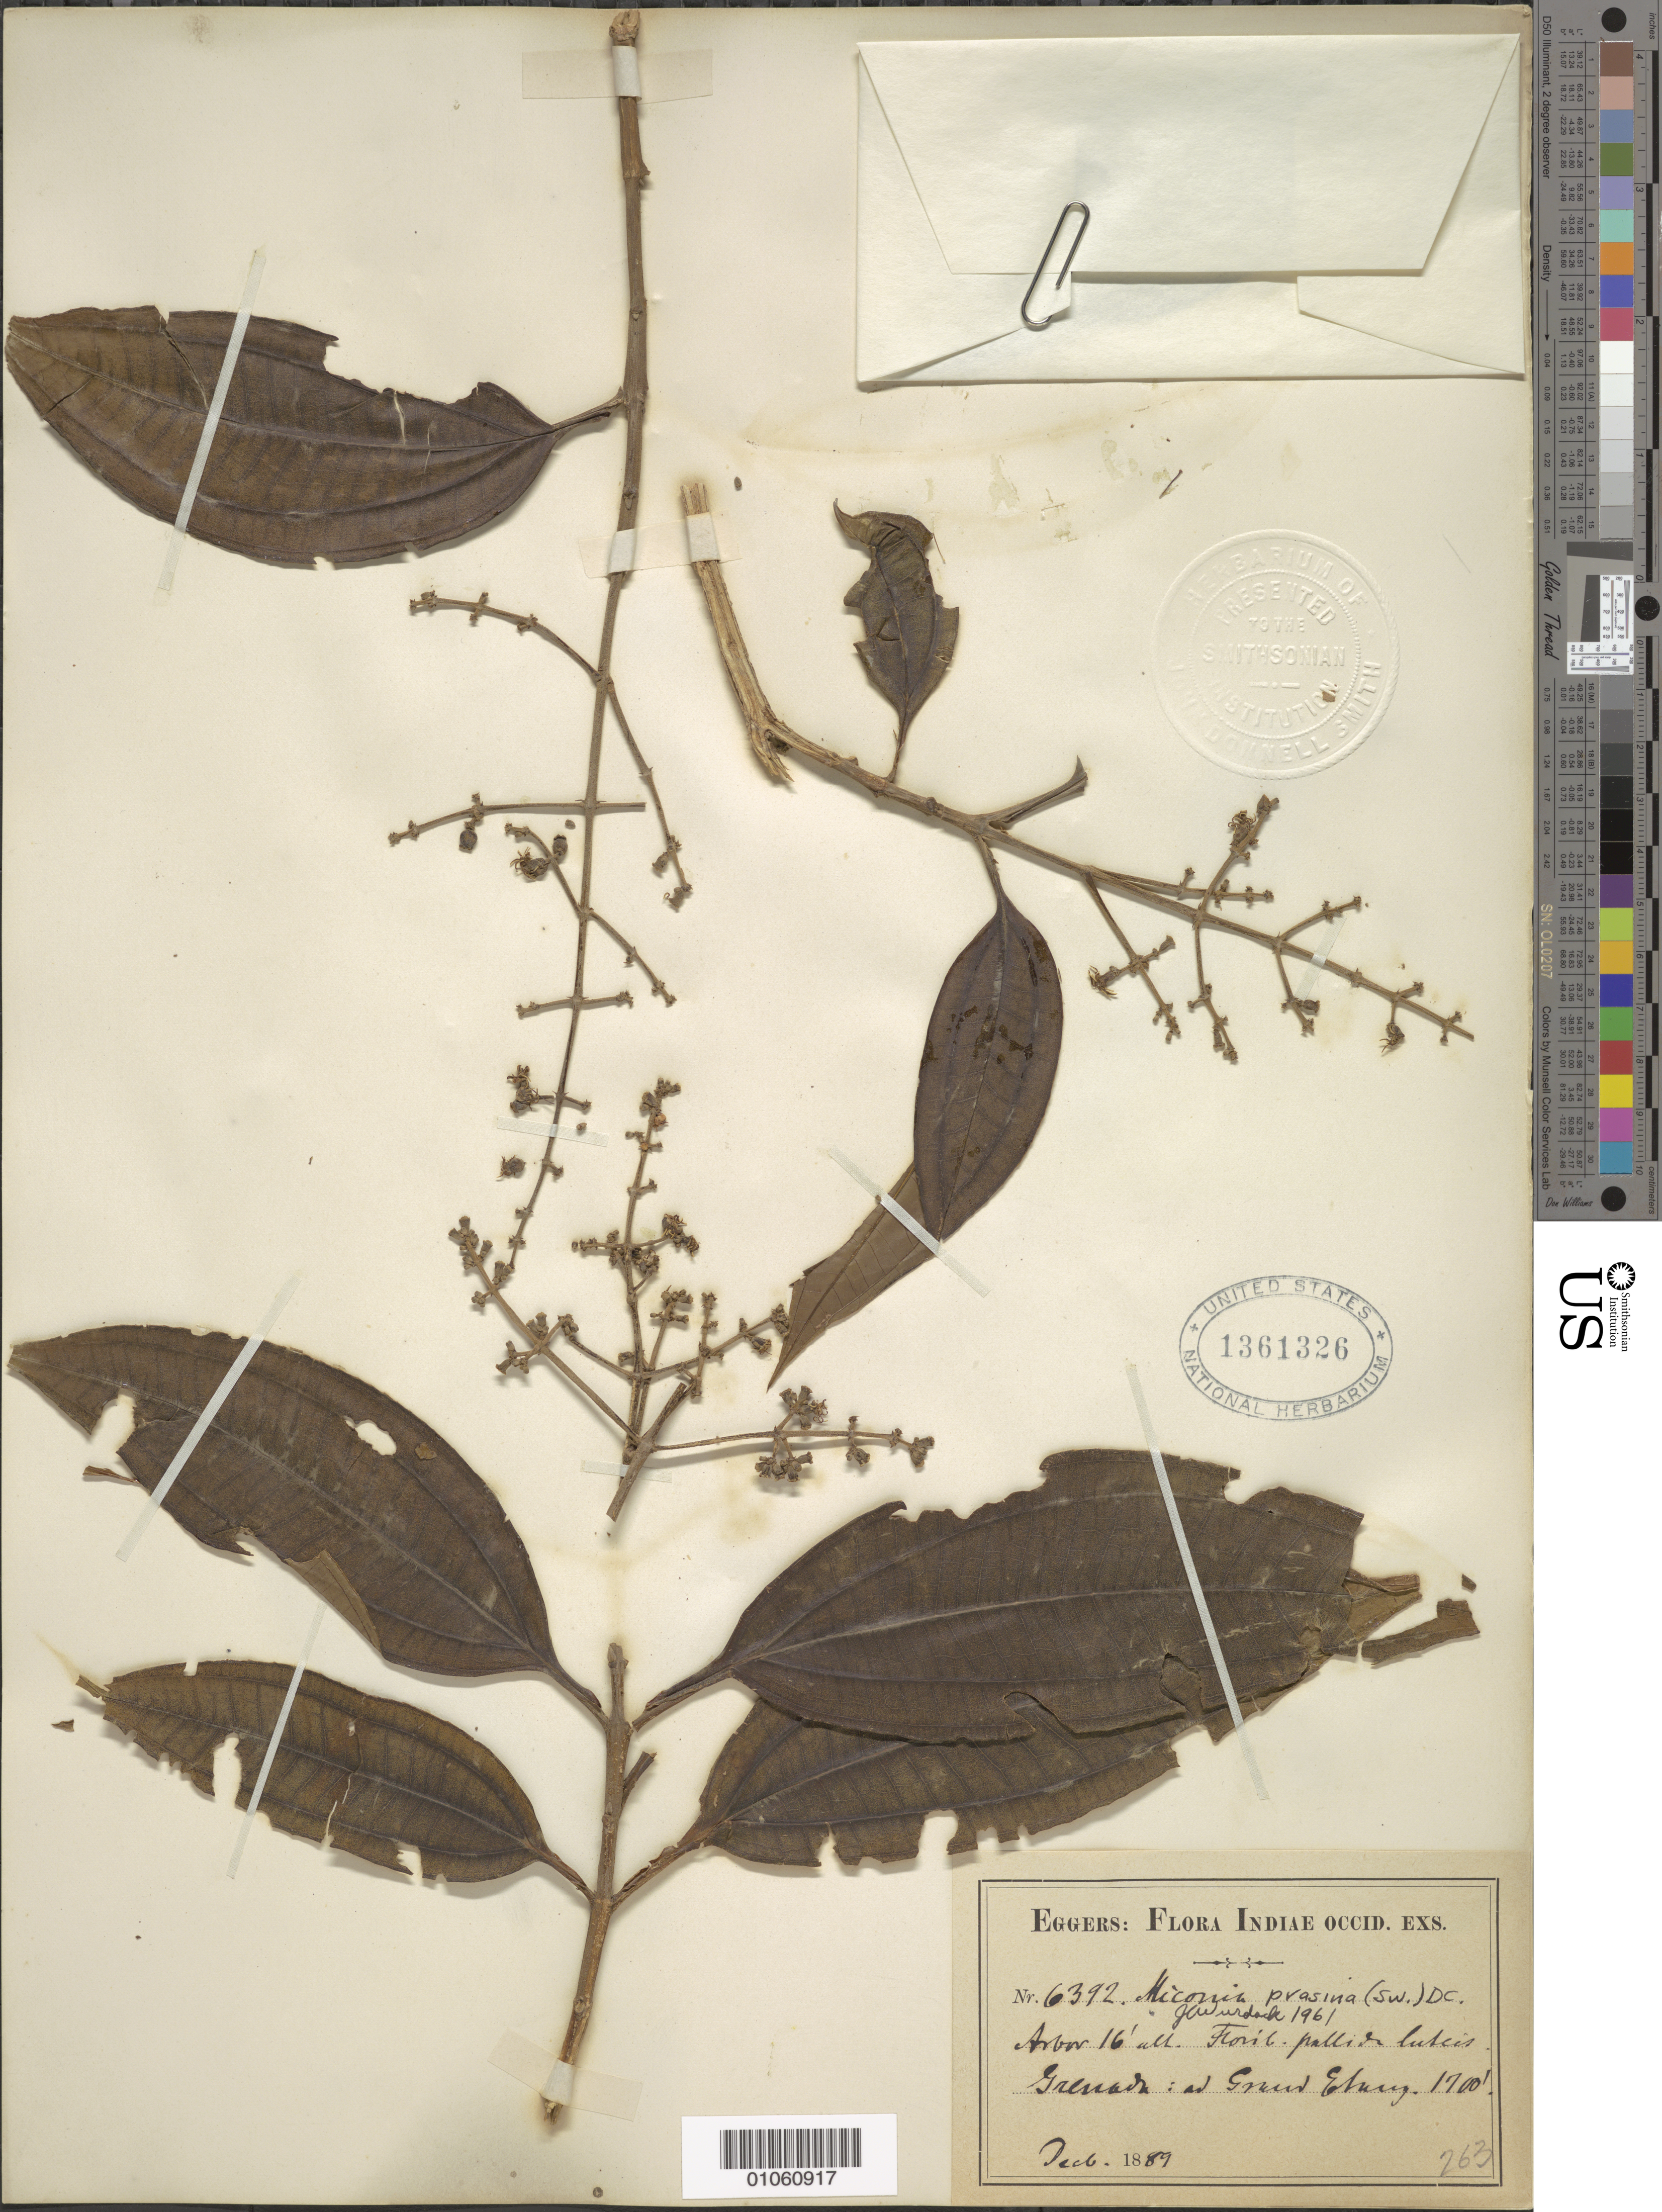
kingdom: Plantae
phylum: Tracheophyta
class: Magnoliopsida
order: Myrtales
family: Melastomataceae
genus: Miconia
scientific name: Miconia prasina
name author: (Sw.) DC.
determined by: Wurdack, John J., (US), US (UNITED STATES)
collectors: H. F. A. von Eggers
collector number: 6392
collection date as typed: Dec 1889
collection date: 1889-12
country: Grenada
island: Grenada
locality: Grand Etang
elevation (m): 518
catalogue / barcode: US 1361326